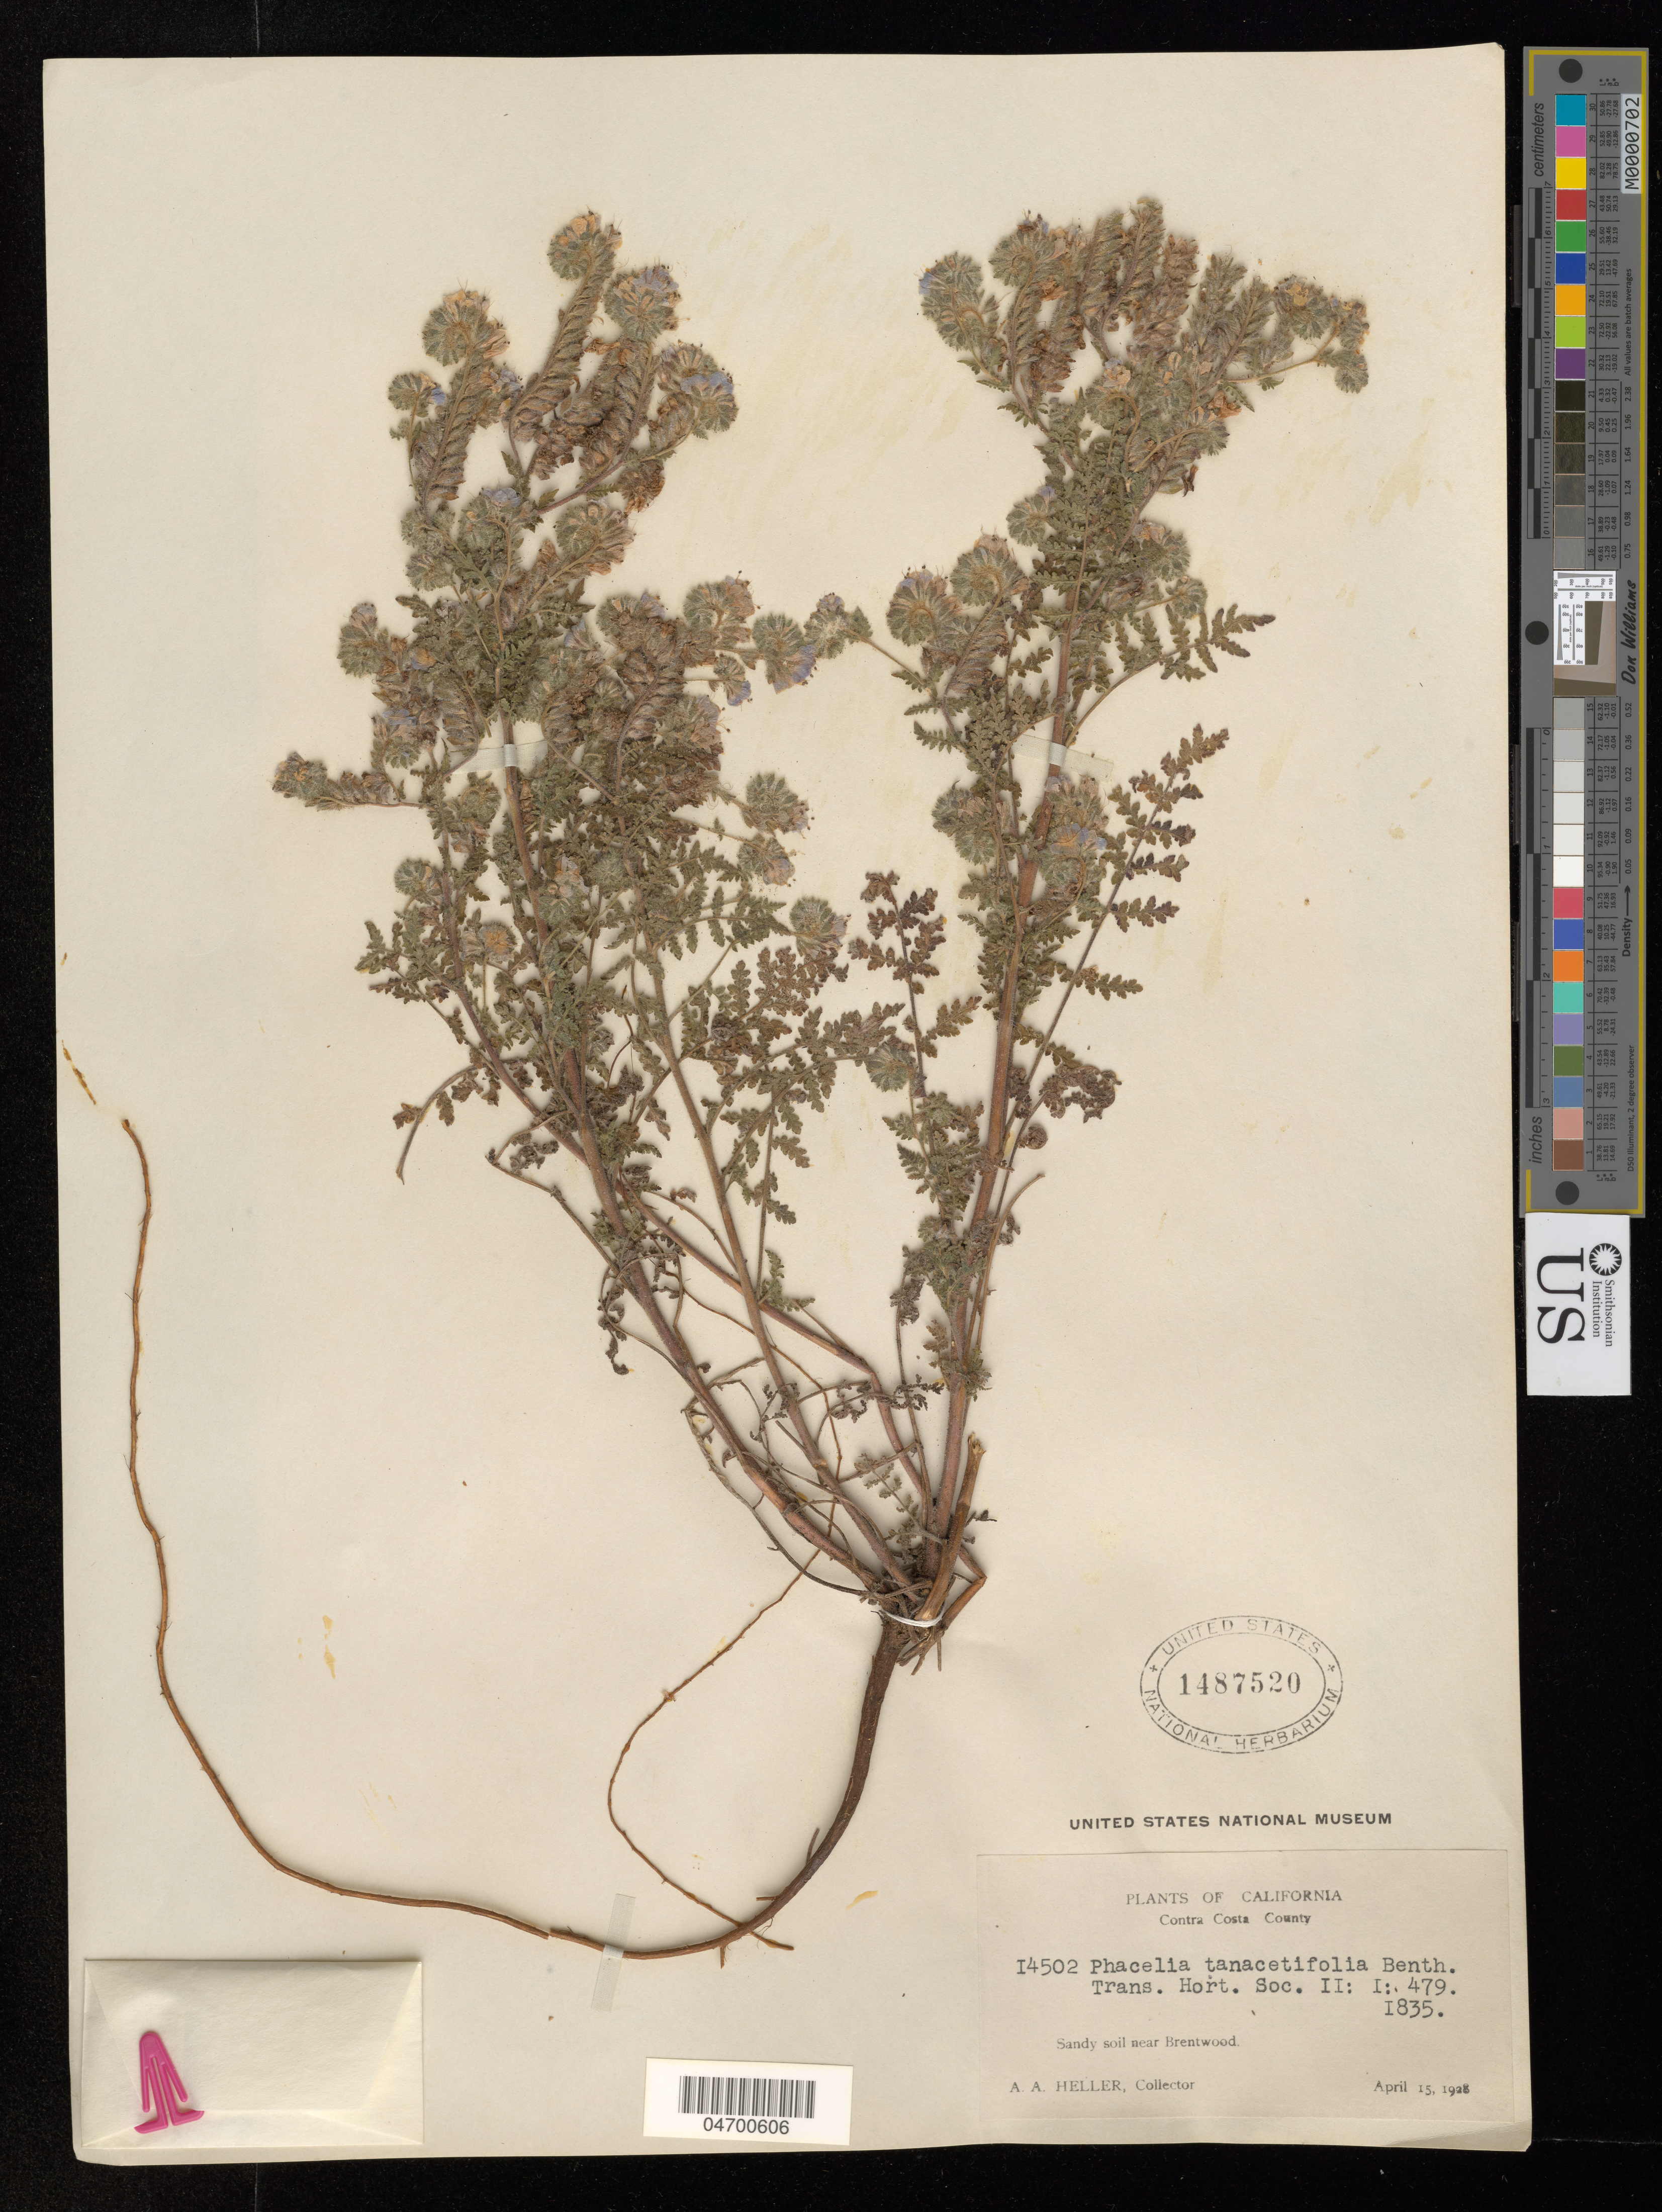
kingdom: Plantae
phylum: Tracheophyta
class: Magnoliopsida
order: Boraginales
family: Hydrophyllaceae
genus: Phacelia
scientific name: Phacelia tanacetifolia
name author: Benth.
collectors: A. A. Heller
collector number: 14502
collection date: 1928-04-15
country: United States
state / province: California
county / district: Contra Costa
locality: Contra Costa County. Sandy soil near Brentwood.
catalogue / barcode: US 1487520